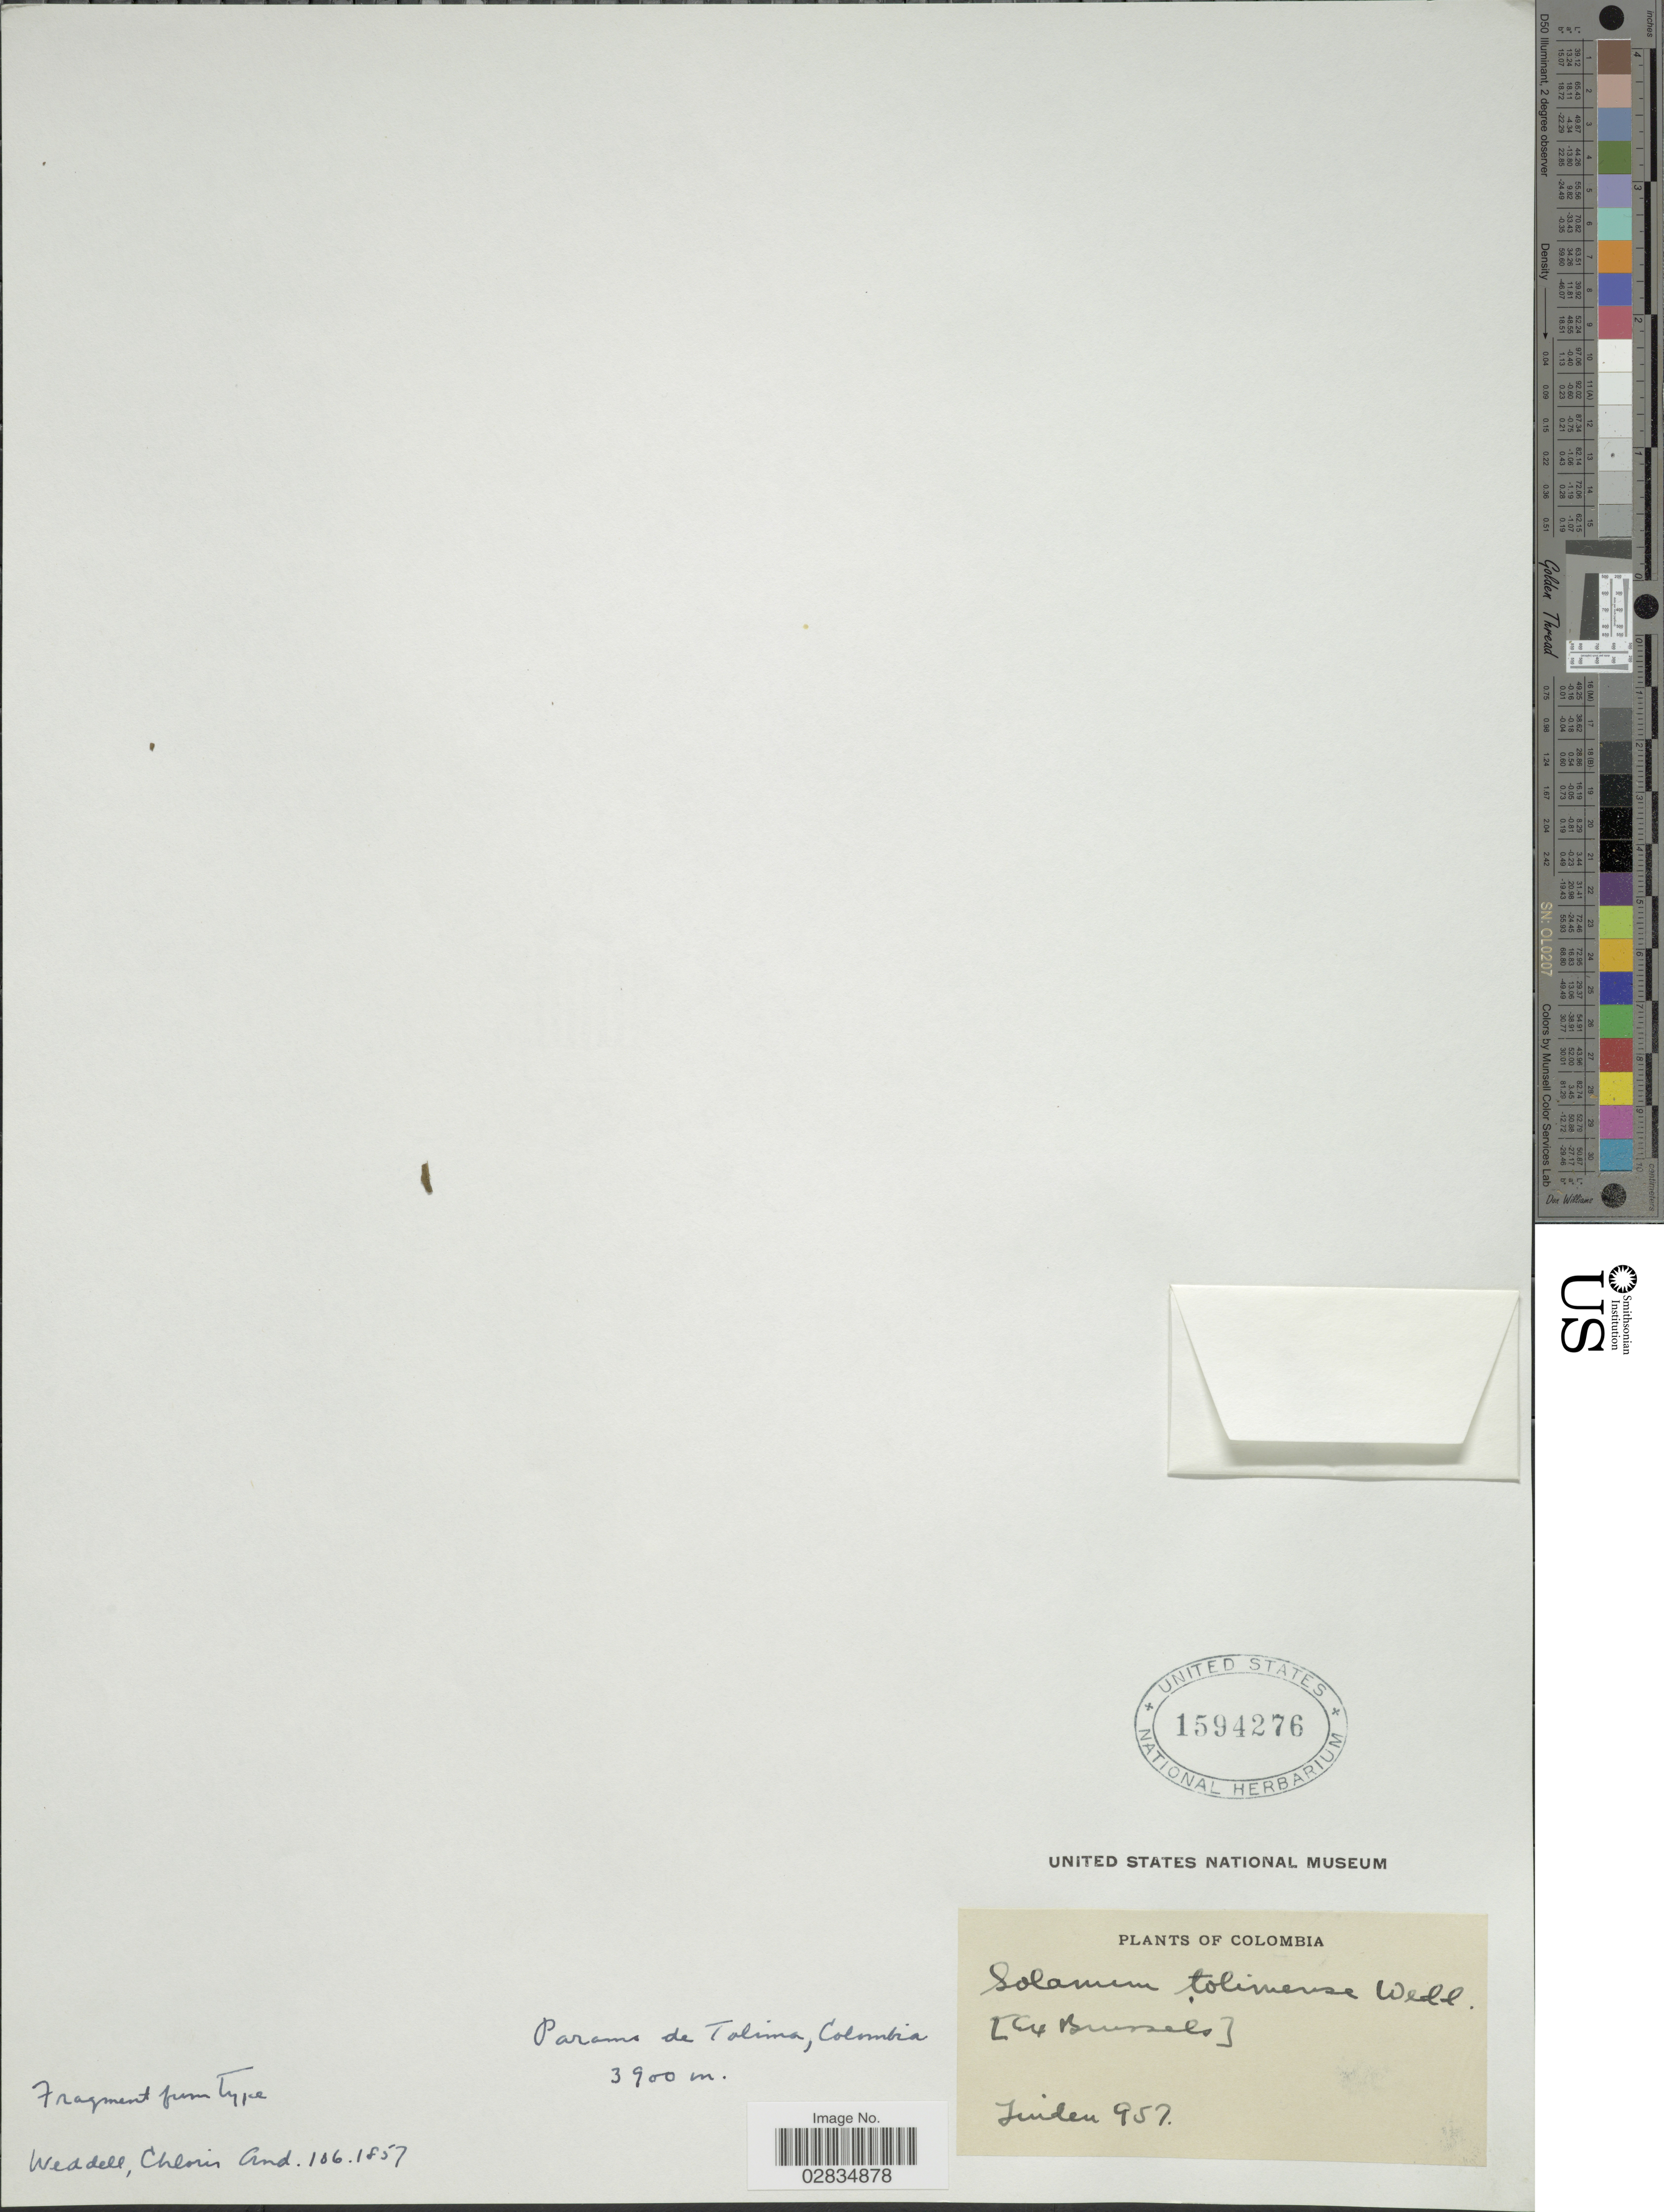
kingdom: Plantae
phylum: Tracheophyta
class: Magnoliopsida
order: Solanales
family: Solanaceae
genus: Solanum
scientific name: Solanum tolimense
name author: Wedd.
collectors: -- Linden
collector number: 957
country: Colombia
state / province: Tolima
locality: Paramo de Tolima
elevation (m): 3900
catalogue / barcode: US 1594276